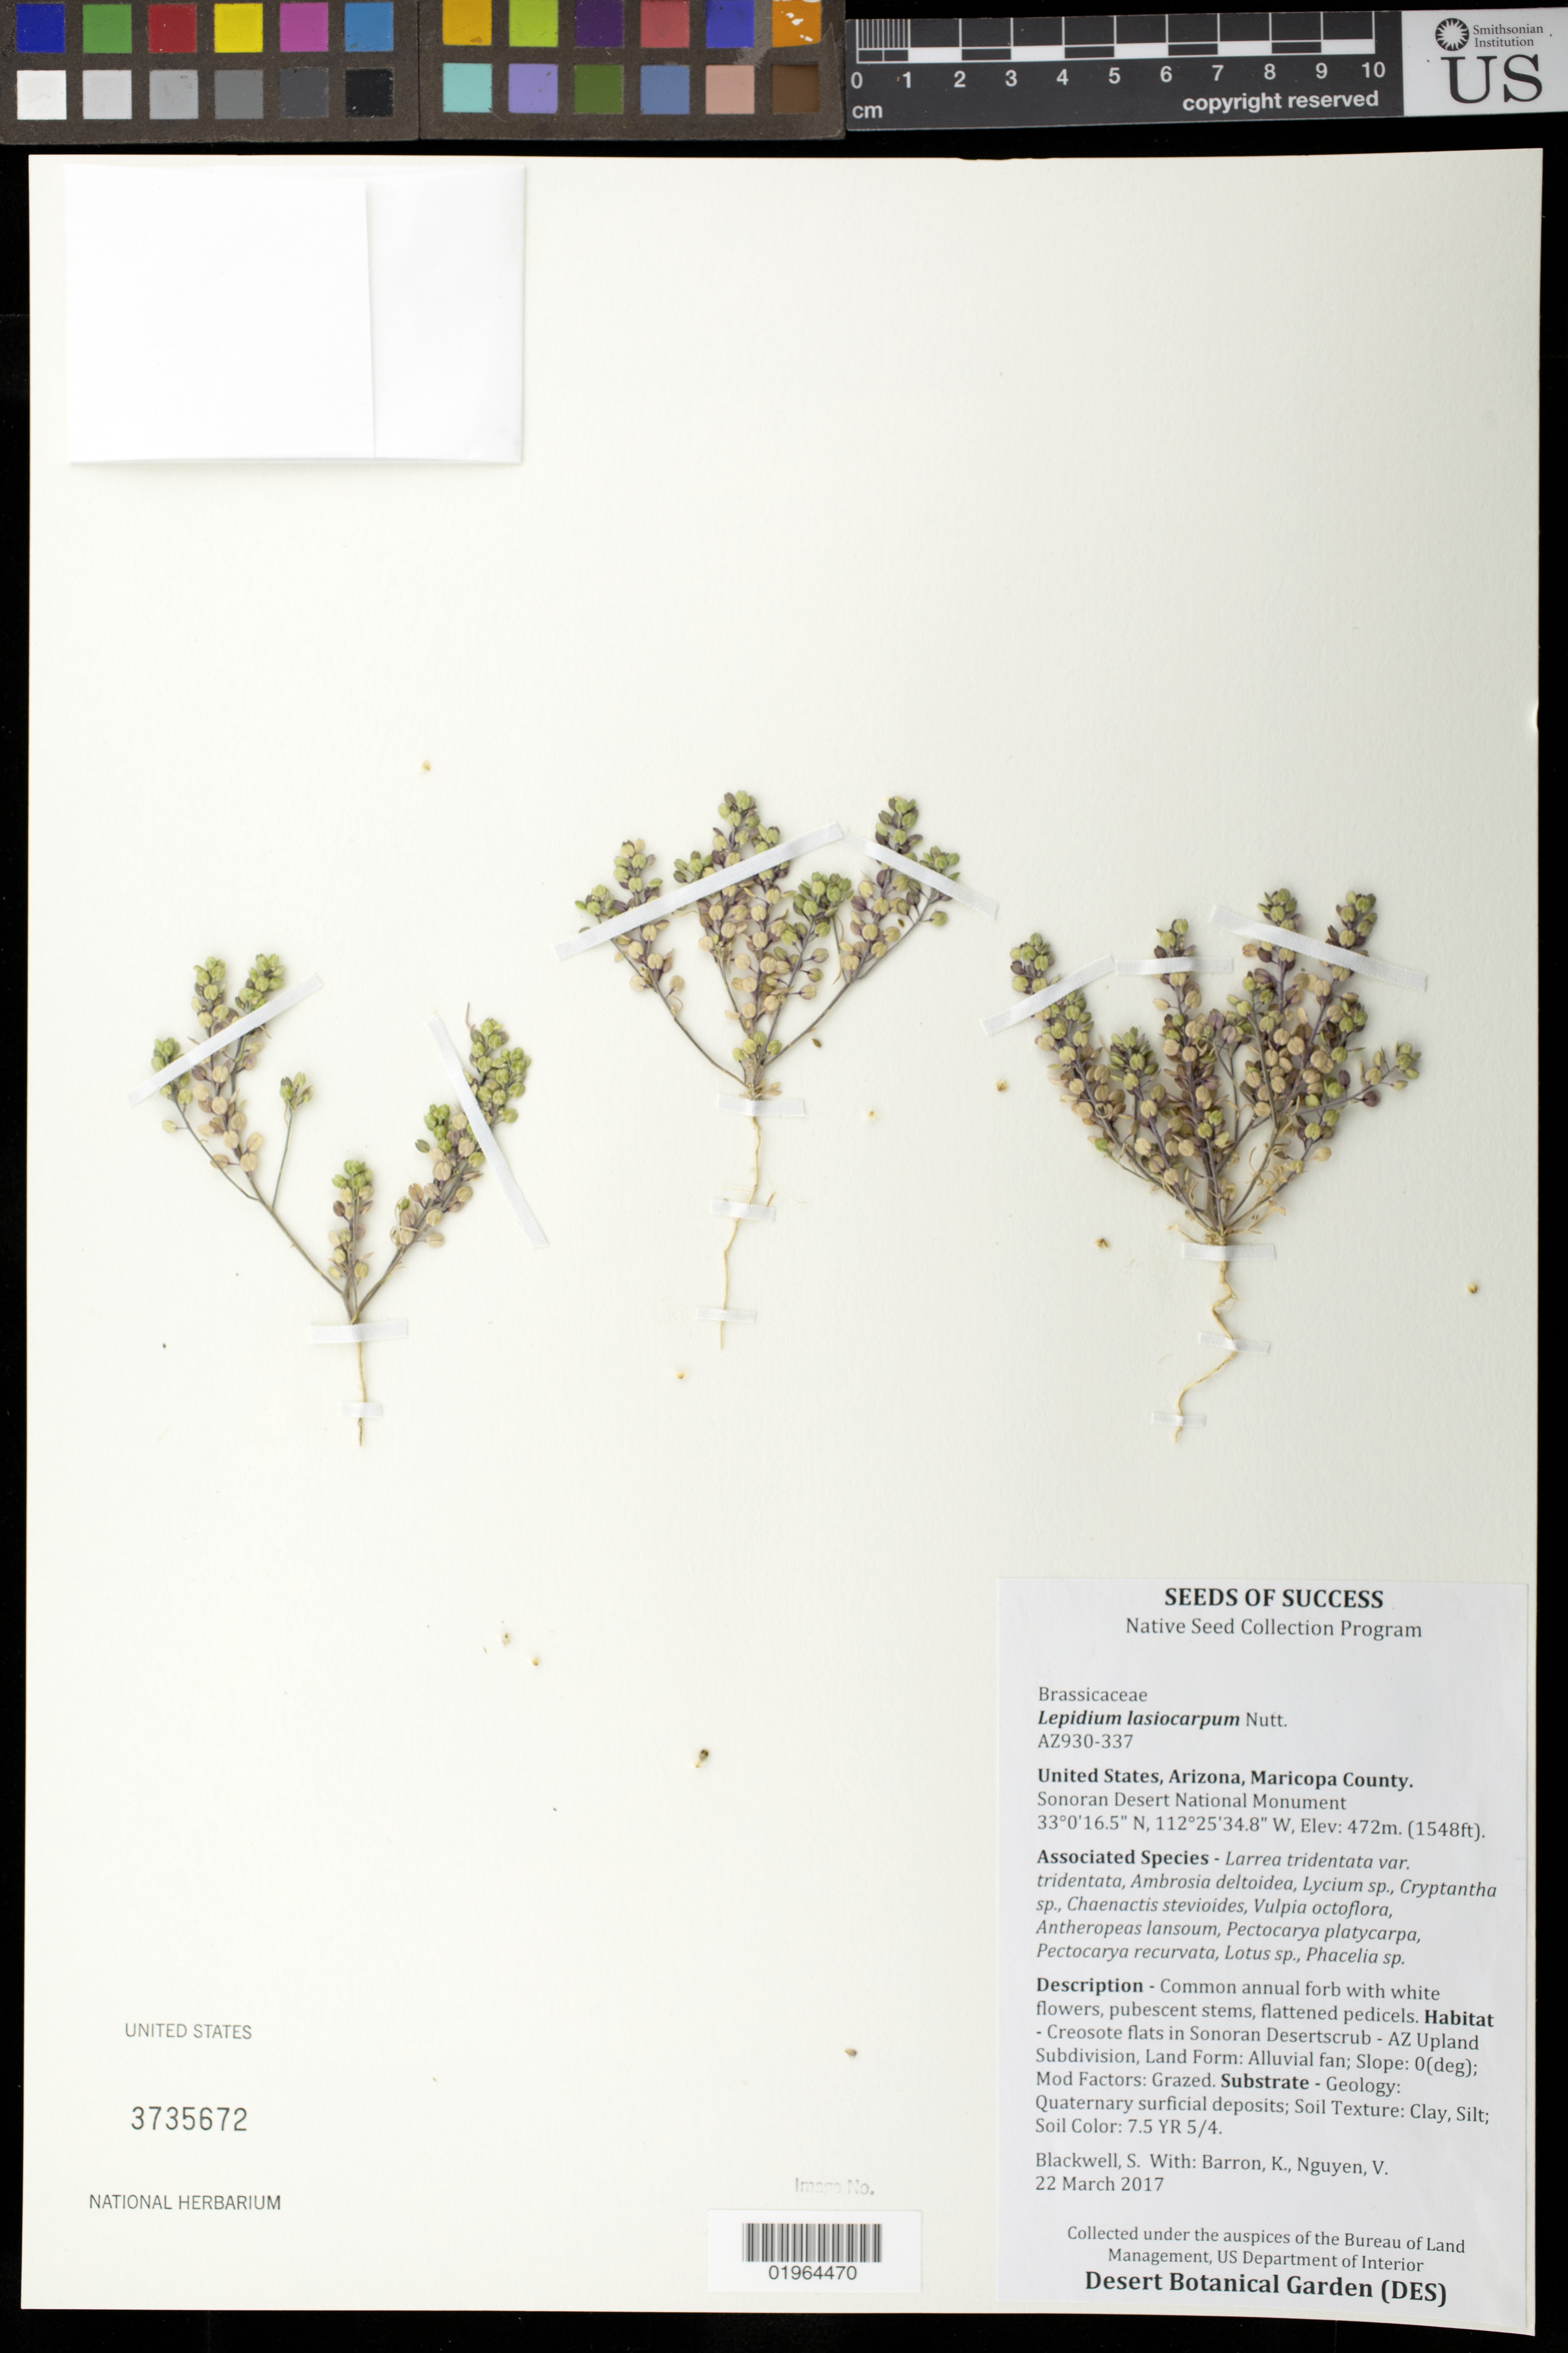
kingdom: Plantae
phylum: Tracheophyta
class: Magnoliopsida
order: Brassicales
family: Brassicaceae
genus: Lepidium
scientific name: Lepidium lasiocarpum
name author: Nutt.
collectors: K. Barron, S. Blackwell, V. D. Nguyen & D. Setaro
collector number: AZ930-337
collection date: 2017-03-22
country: United States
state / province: Arizona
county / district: Maricopa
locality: Sonoran Desert National Monument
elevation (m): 472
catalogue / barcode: US 3735672